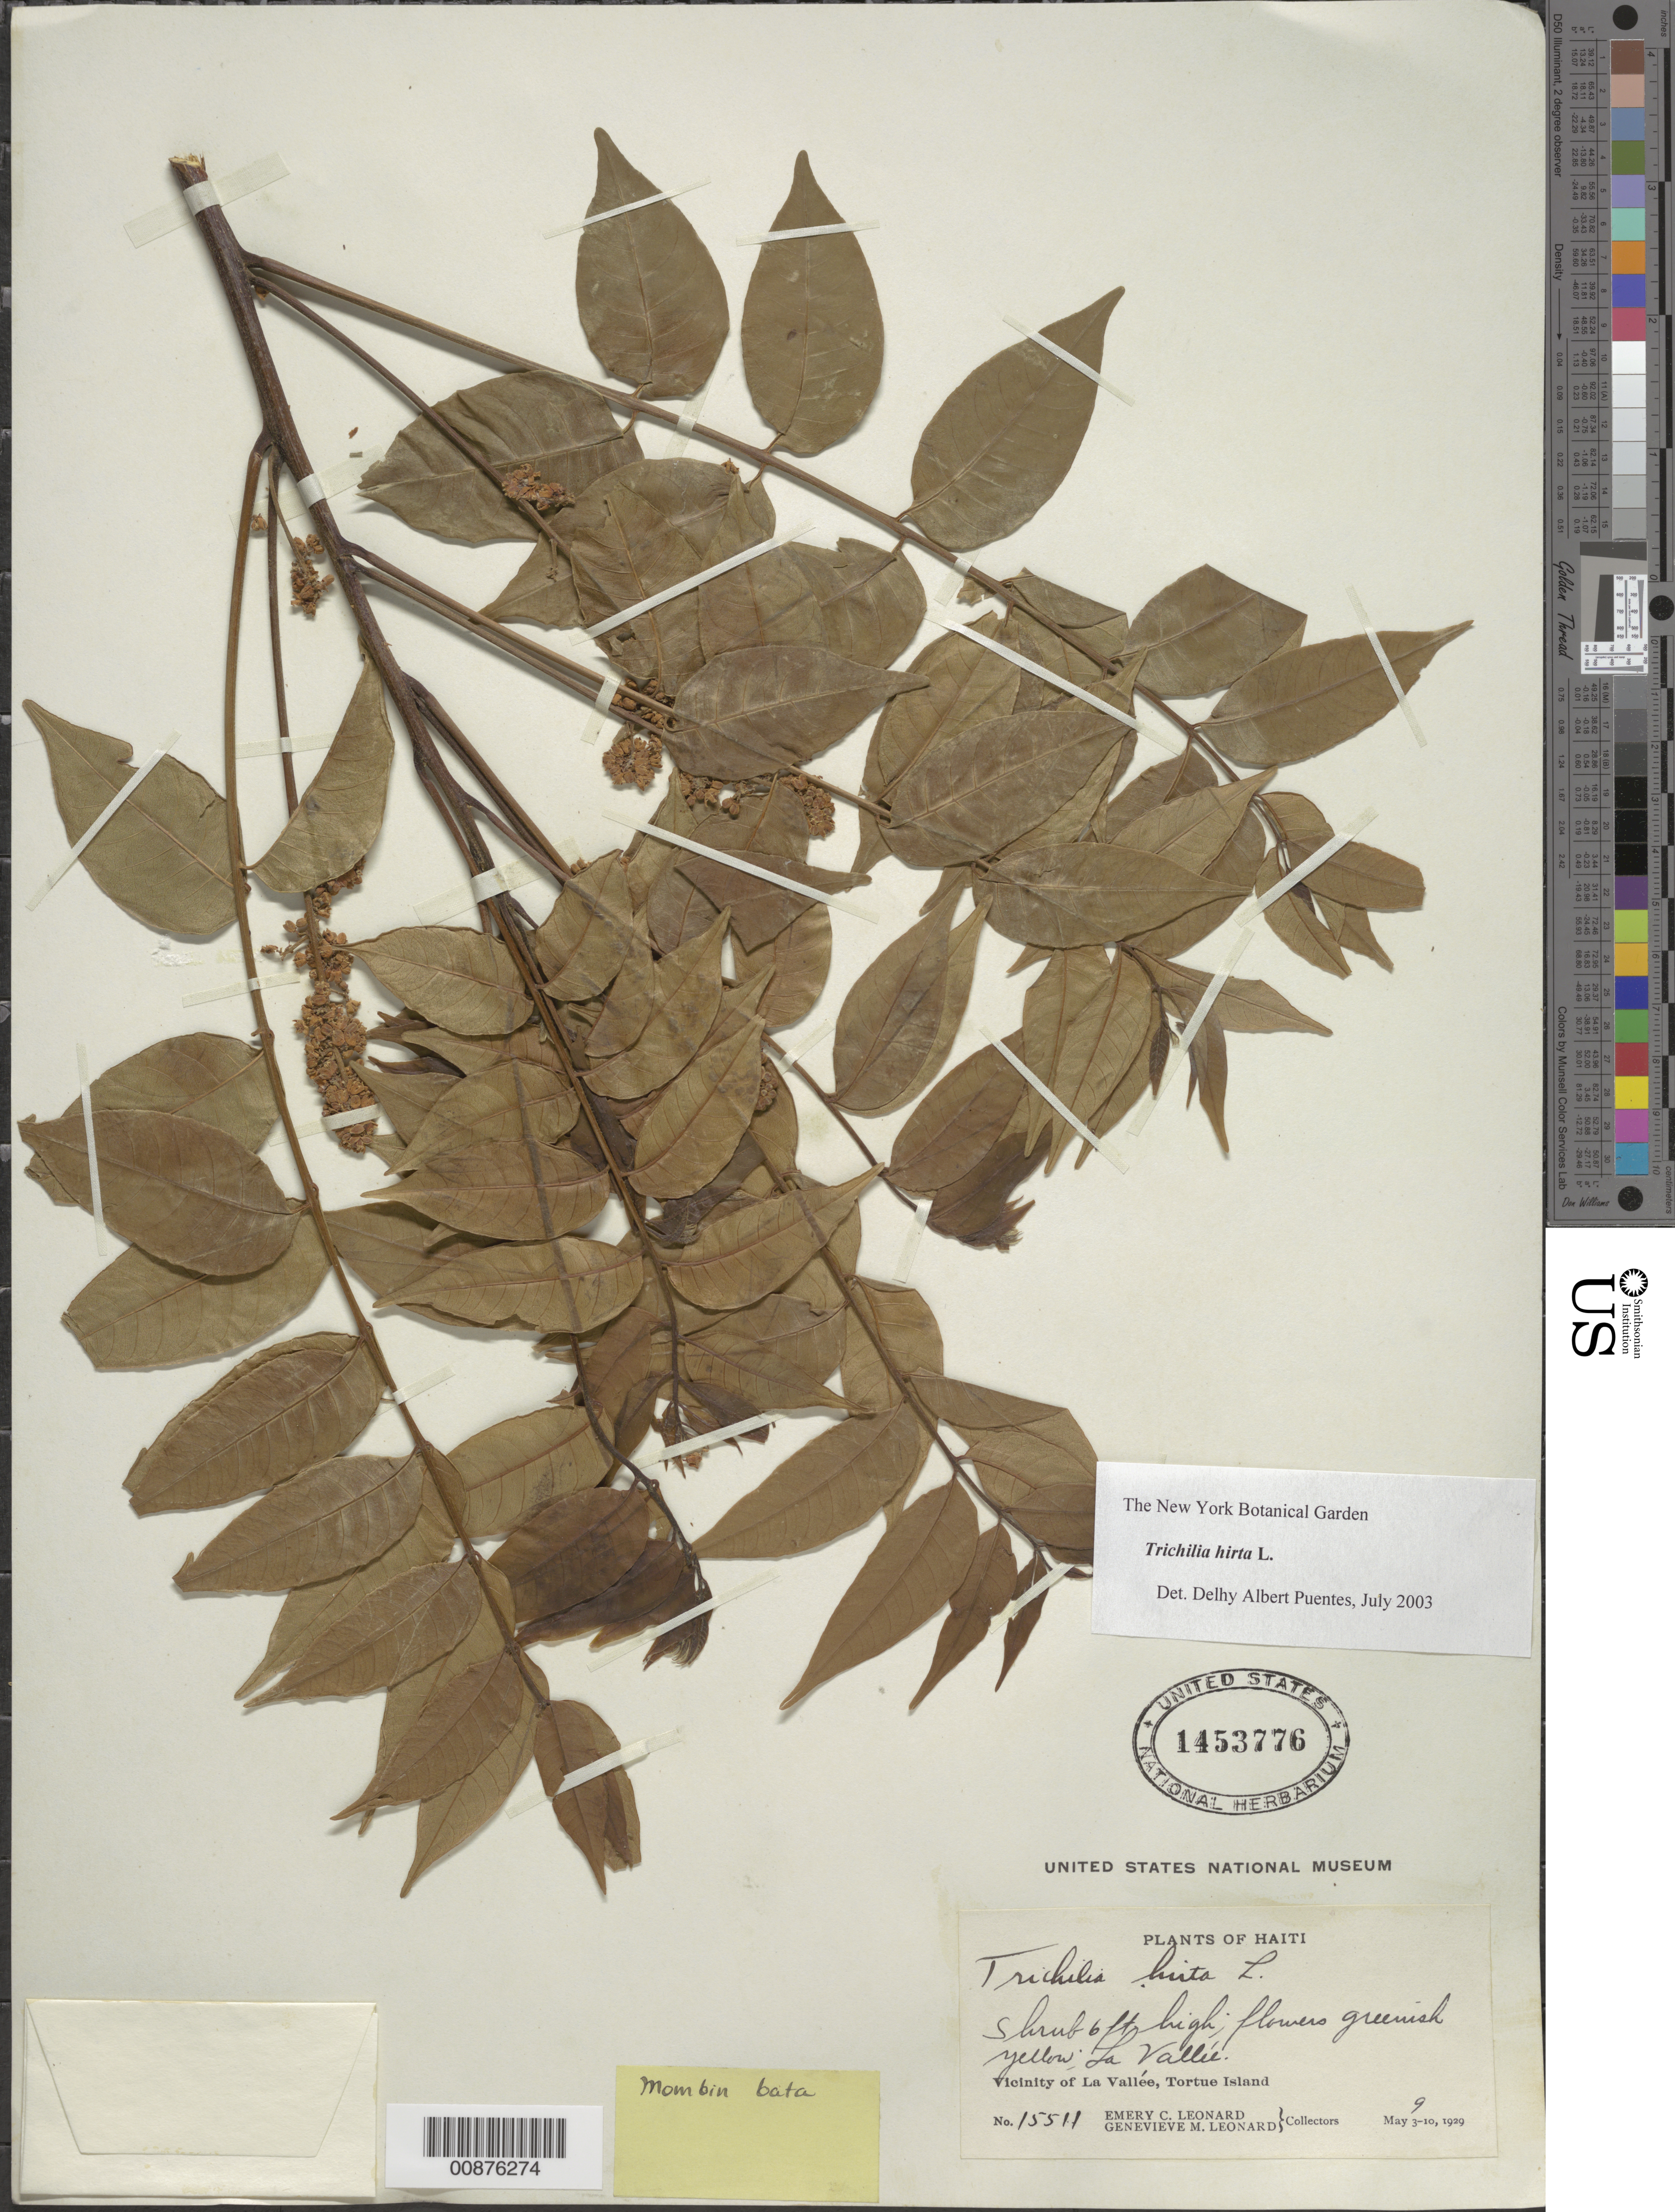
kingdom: Plantae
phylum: Tracheophyta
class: Magnoliopsida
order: Sapindales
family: Meliaceae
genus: Trichilia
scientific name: Trichilia hirta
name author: L.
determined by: Puentes, D. A.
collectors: E. C. Leonard & G. M. Leonard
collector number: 15511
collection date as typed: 09 May 1929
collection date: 1929-05-09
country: Haiti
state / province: Nord-Ouest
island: Île de la Tortue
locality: Vicinity of La Vallée, town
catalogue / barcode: US 1453776